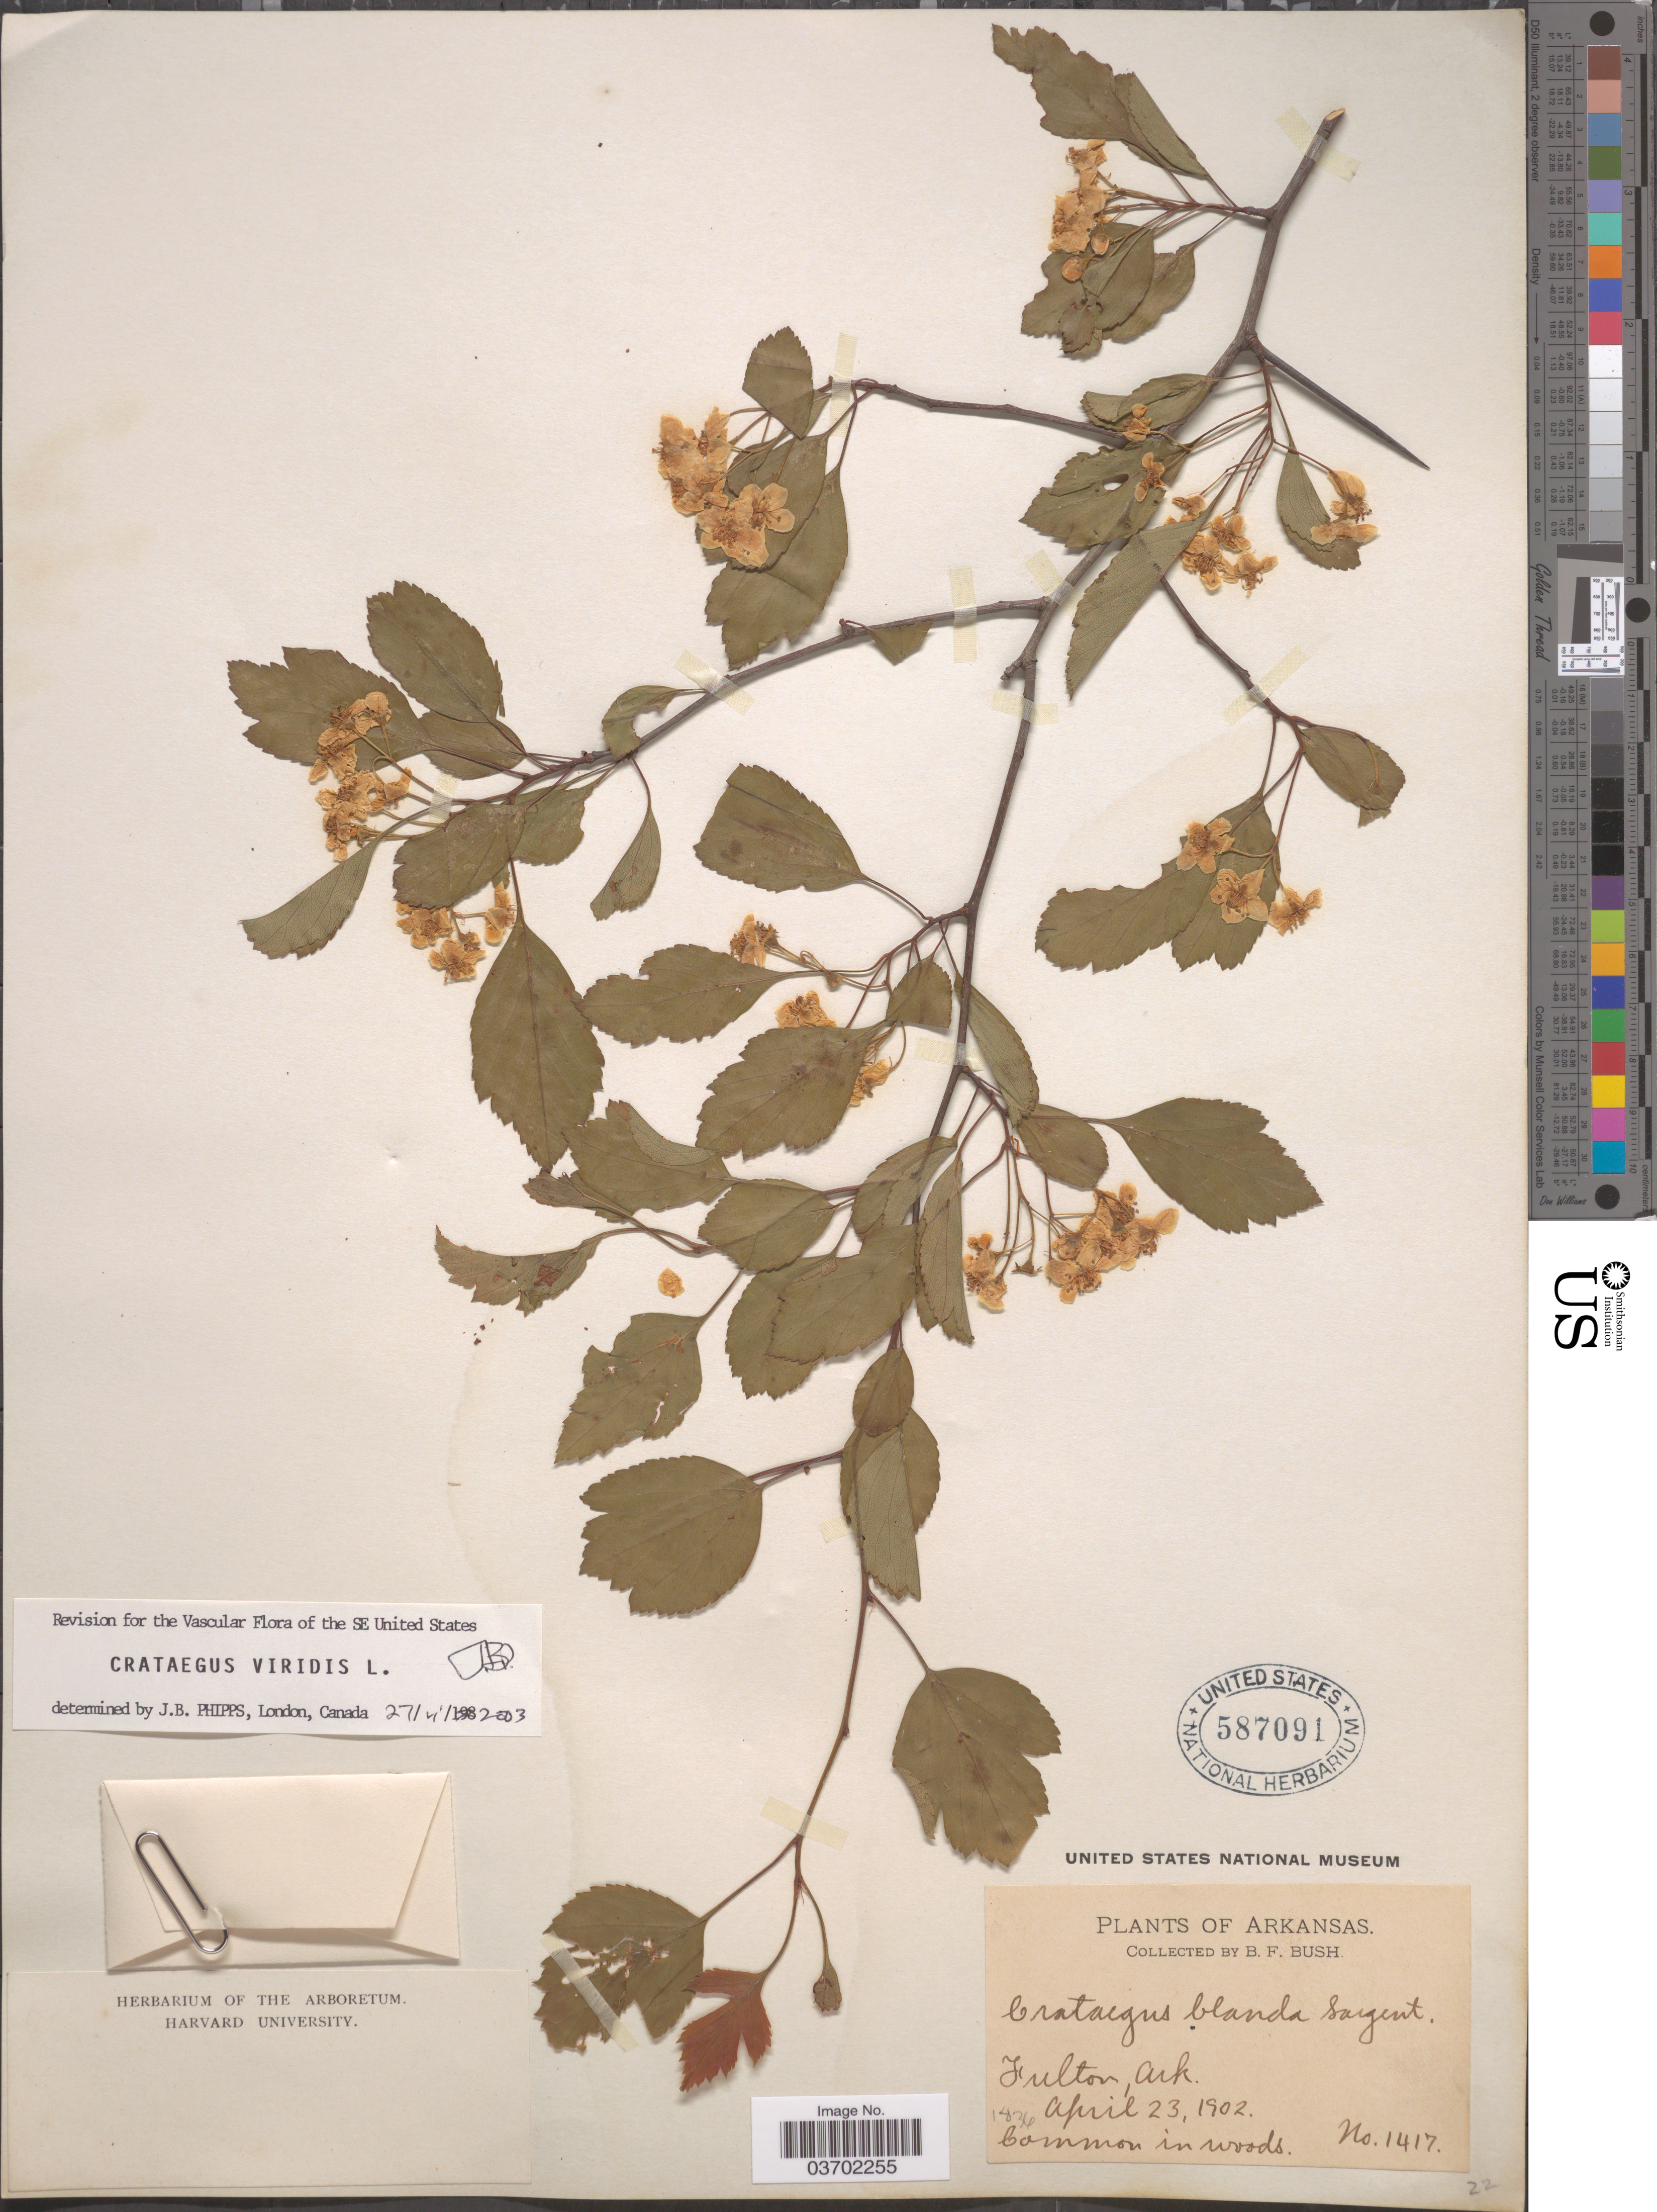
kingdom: Plantae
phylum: Tracheophyta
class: Magnoliopsida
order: Rosales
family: Rosaceae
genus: Crataegus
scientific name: Crataegus viridis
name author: L.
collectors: B. F. Bush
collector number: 1417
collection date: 1902-04-23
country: United States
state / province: Arkansas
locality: Fulton.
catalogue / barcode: US 587091